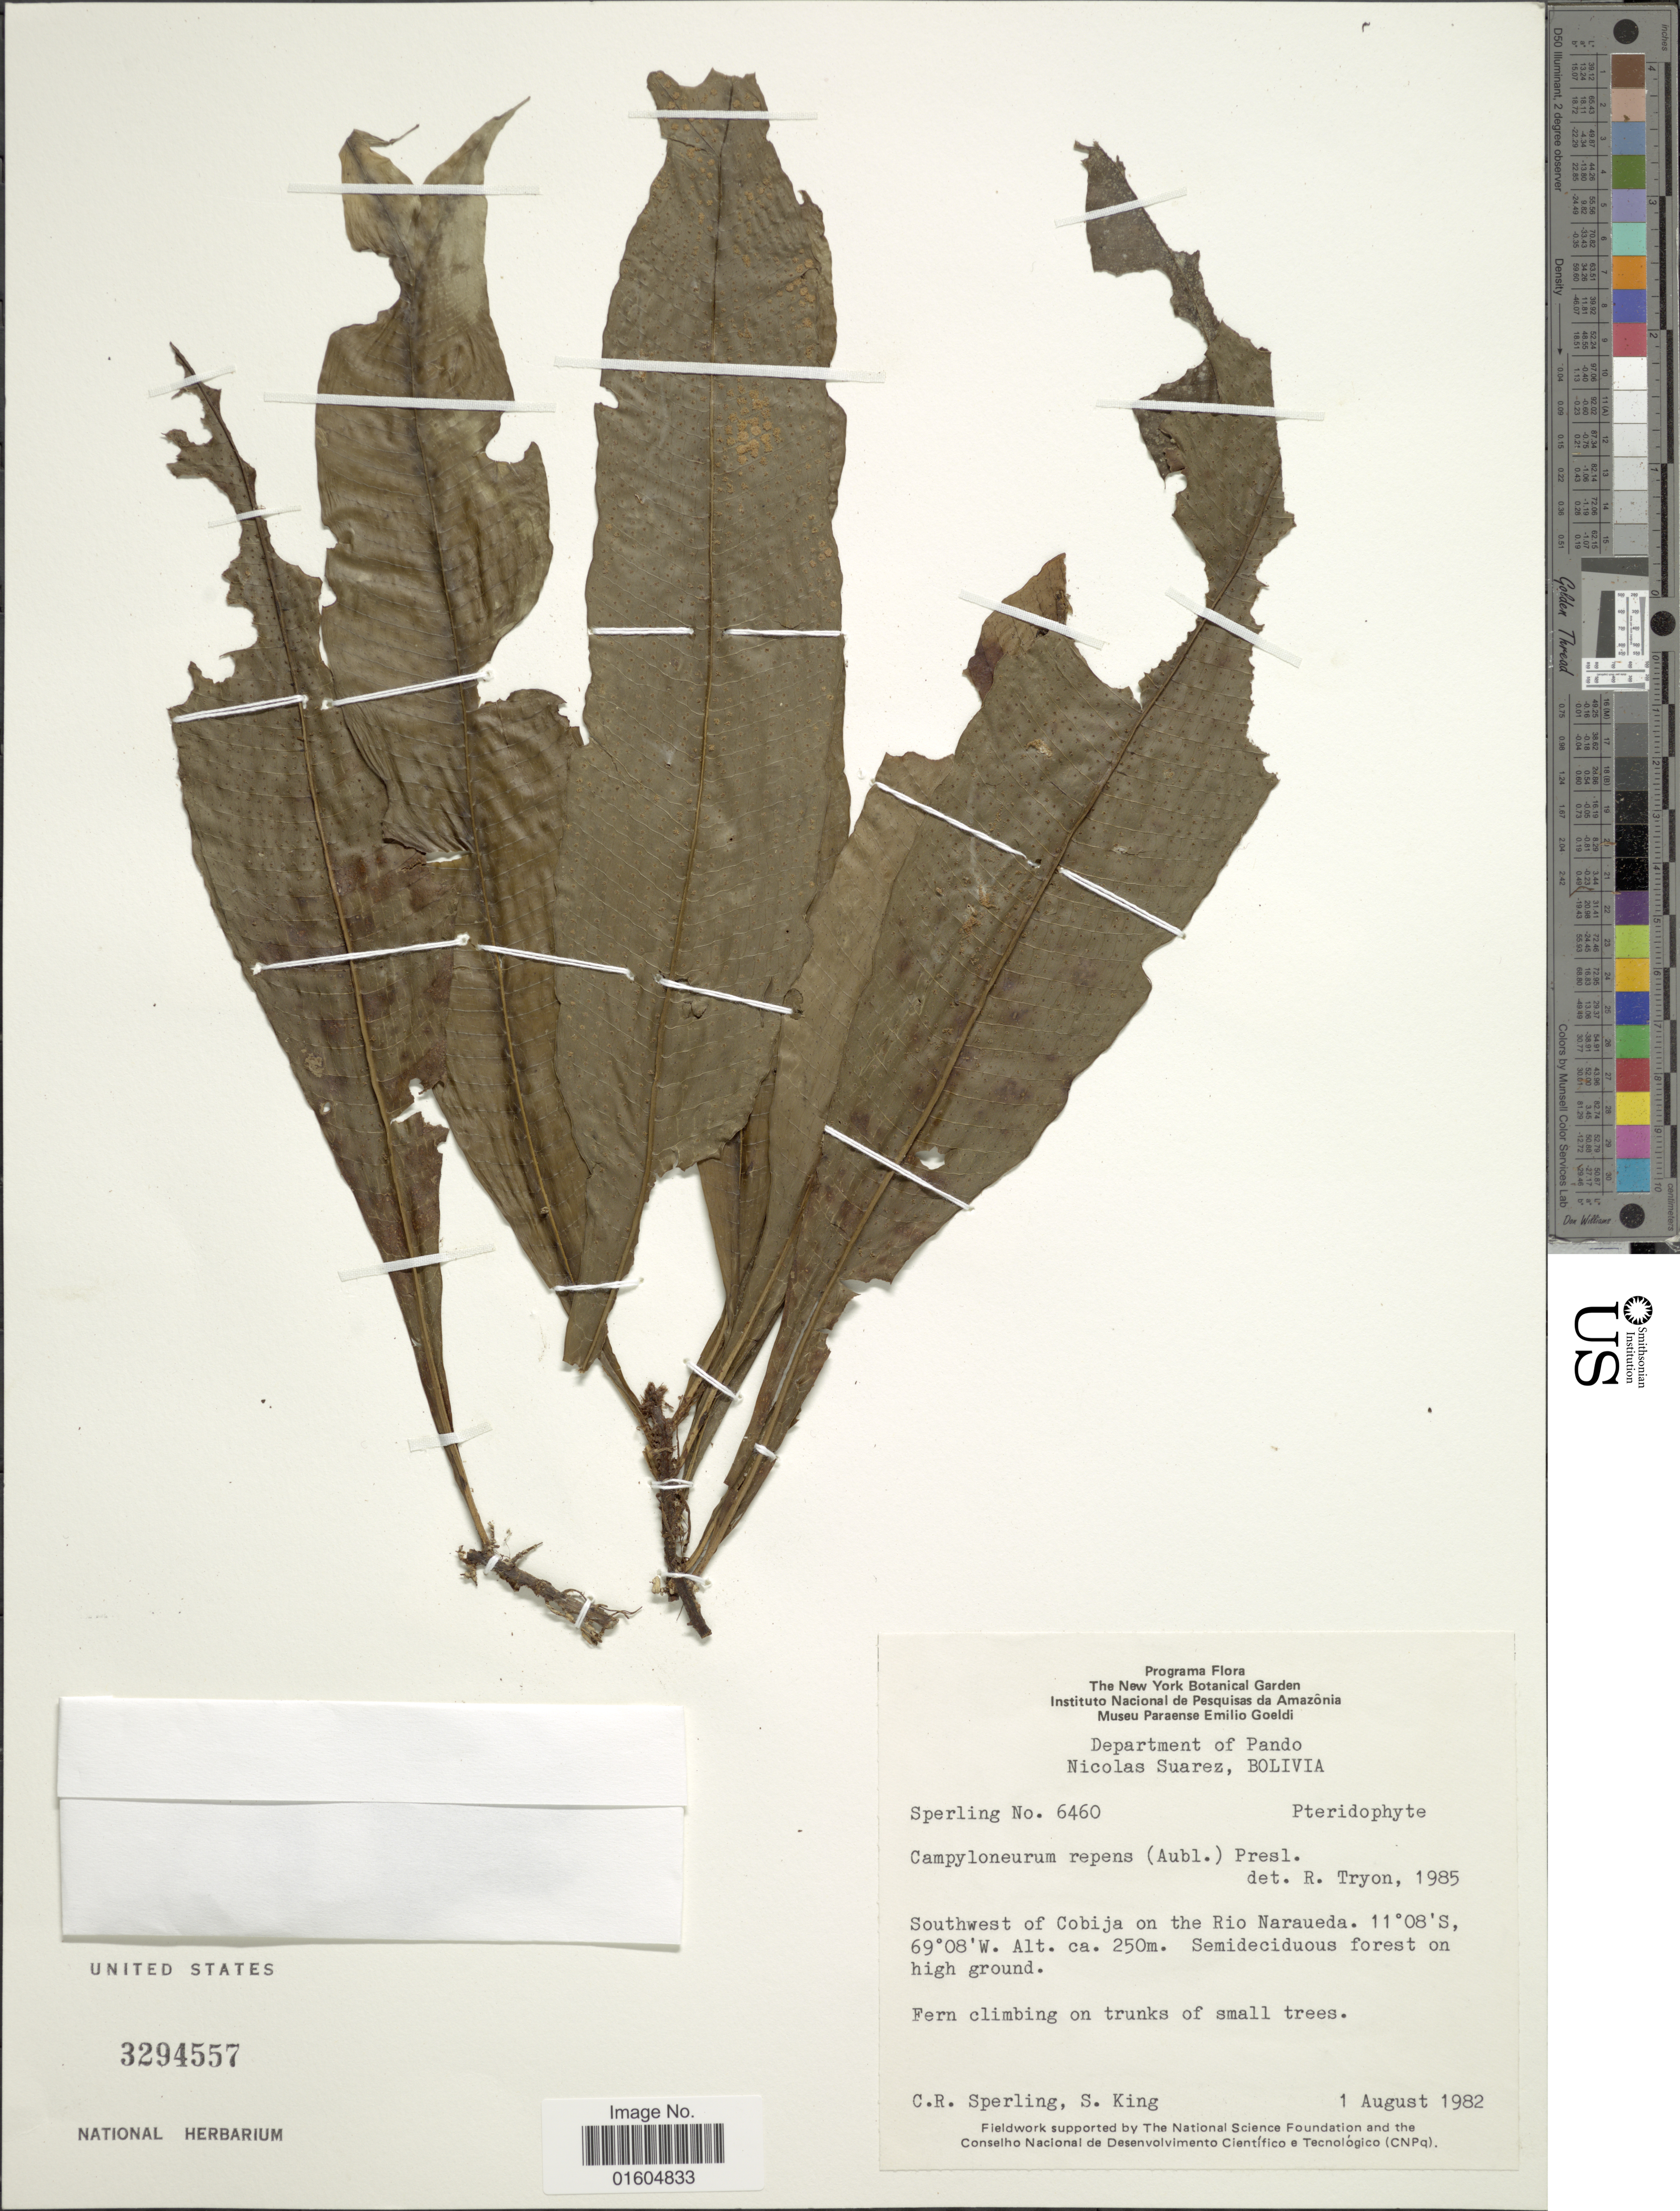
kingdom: Plantae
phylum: Tracheophyta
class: Polypodiopsida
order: Polypodiales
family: Polypodiaceae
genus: Campyloneurum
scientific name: Campyloneurum repens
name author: (Aubl.) C. Presl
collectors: C. R. Sperling & S. King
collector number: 6460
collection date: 1982-08-01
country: Bolivia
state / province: Pando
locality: Department of Pando. Nicolas Suarez, Bolivia. Southwest of Cobija on the Rio Naraueda. Semideciduous forest on high ground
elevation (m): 250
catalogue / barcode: US 3294557